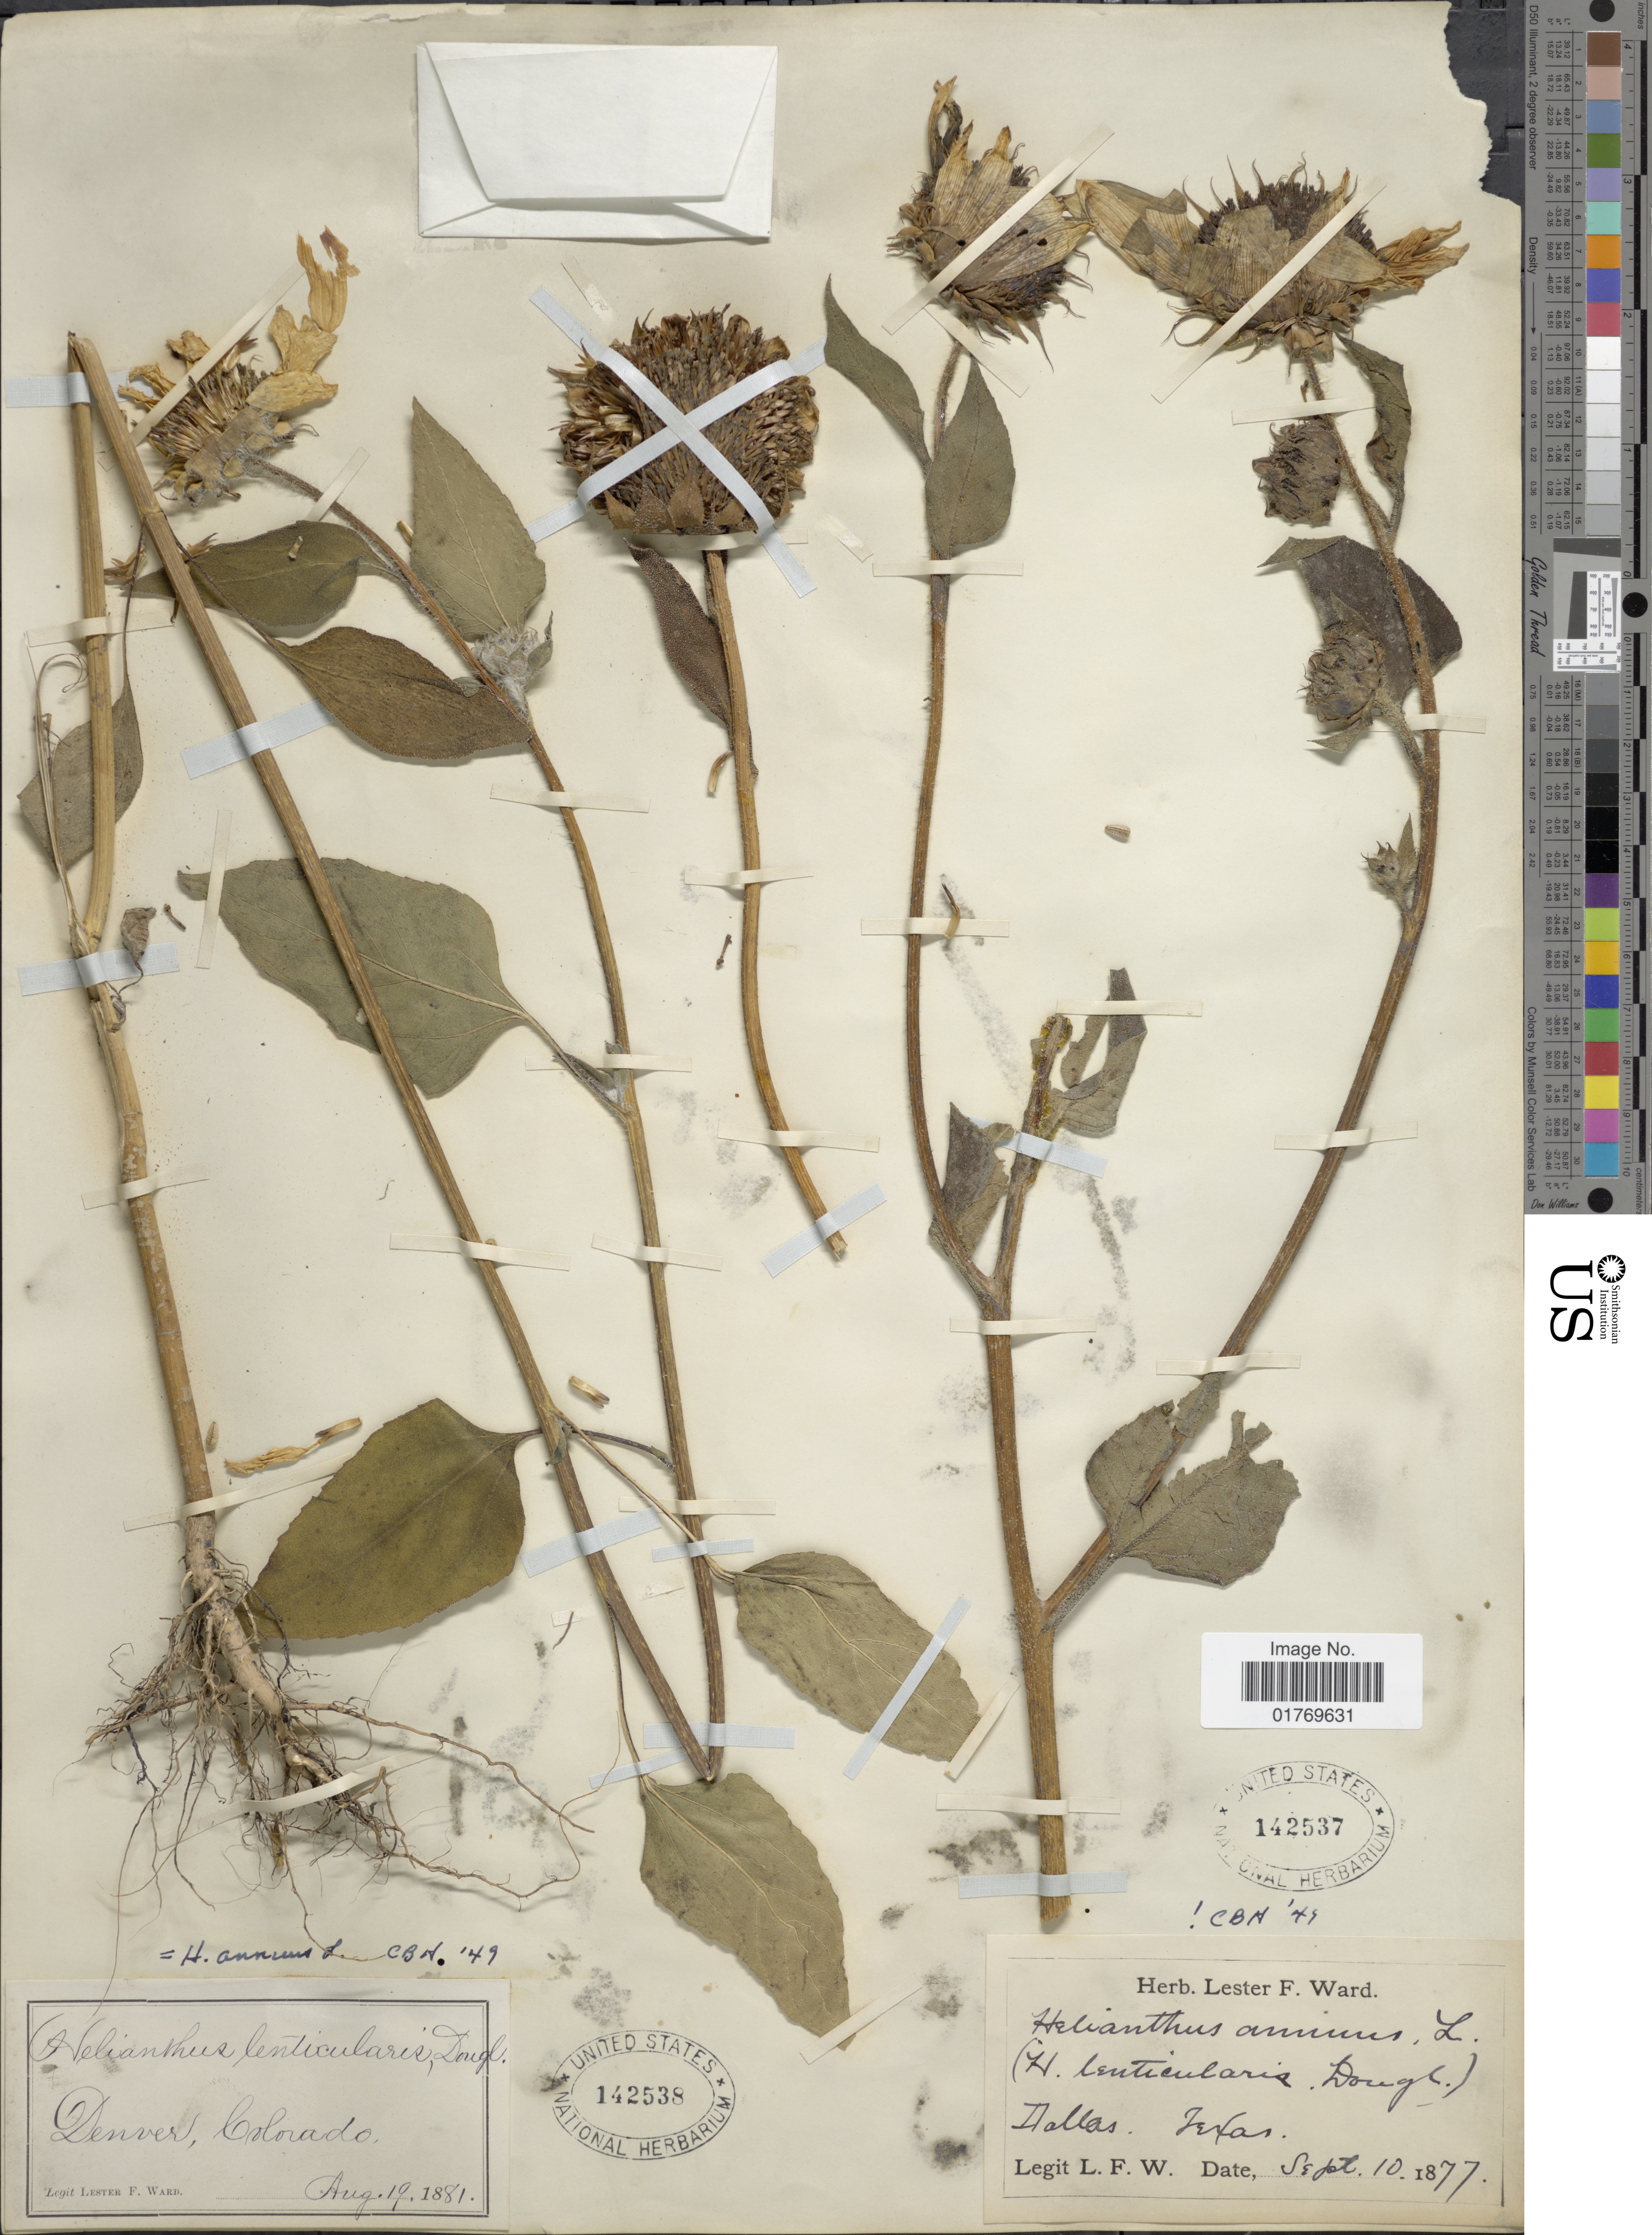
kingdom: Plantae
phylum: Tracheophyta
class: Magnoliopsida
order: Asterales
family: Asteraceae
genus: Helianthus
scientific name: Helianthus annuus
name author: L.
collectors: L. F. Ward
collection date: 1877-09-10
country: United States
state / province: Texas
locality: Dallas, Texas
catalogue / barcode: US 142537-2